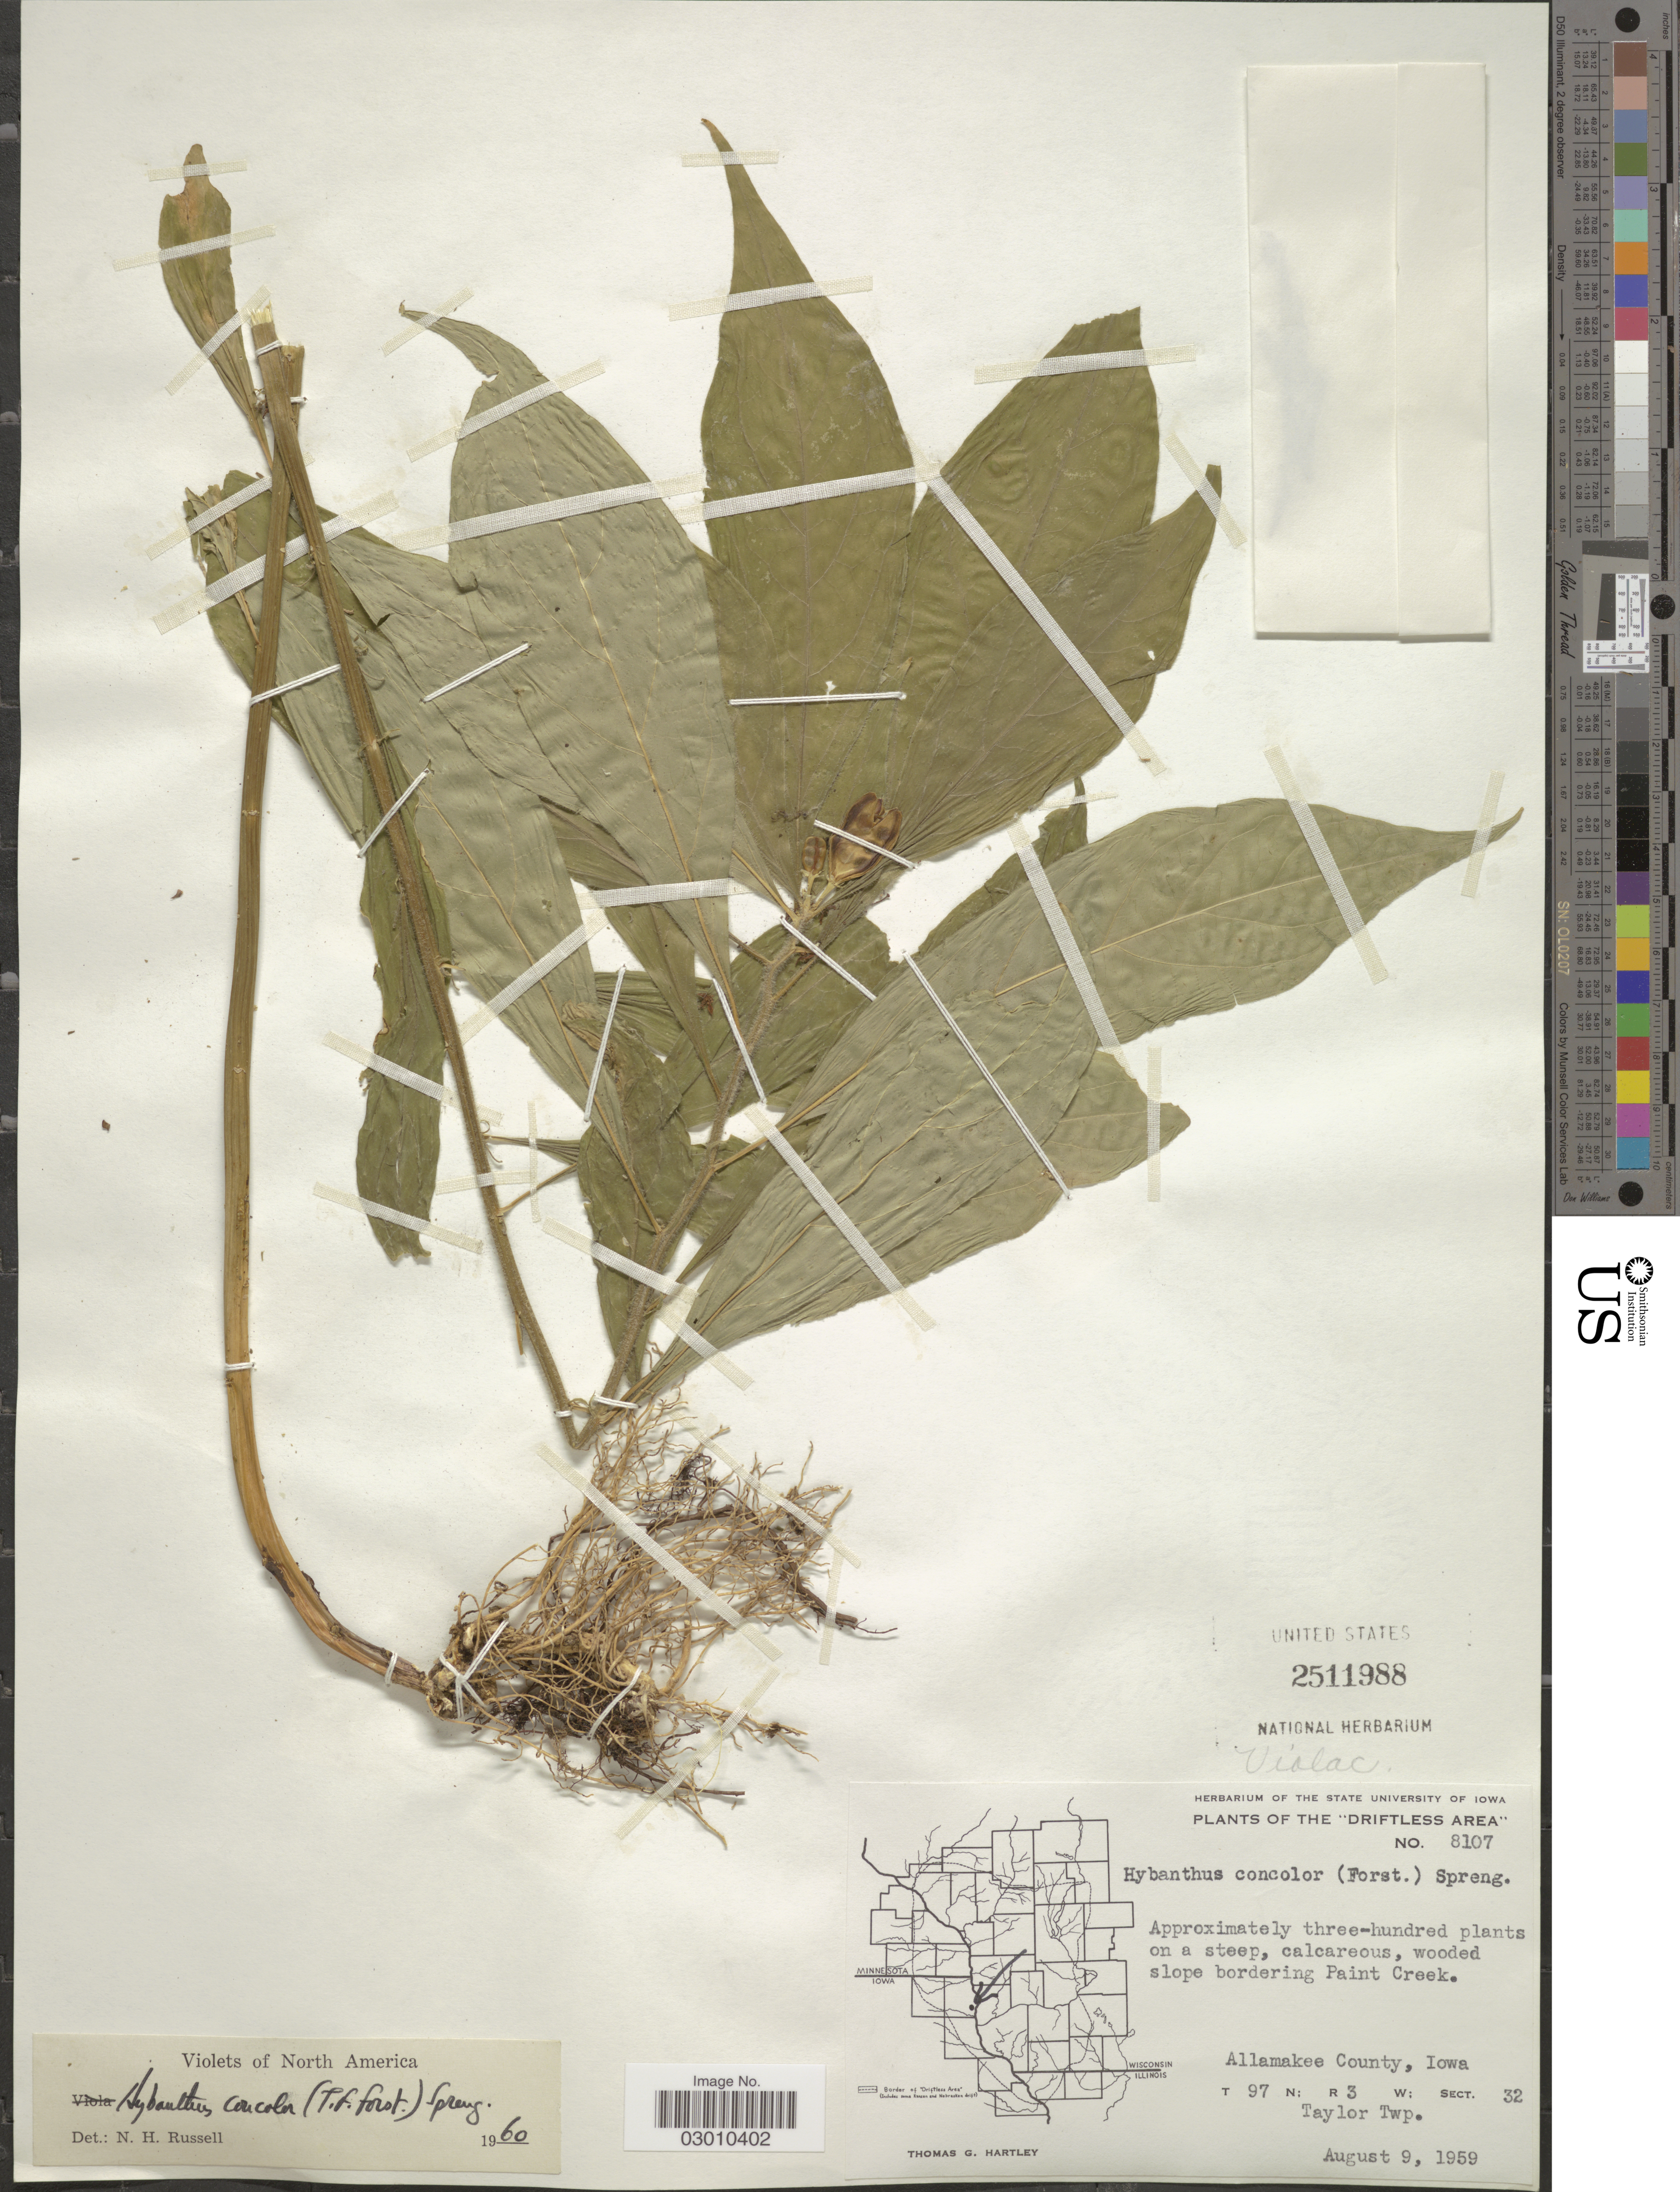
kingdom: Plantae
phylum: Tracheophyta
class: Magnoliopsida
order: Malpighiales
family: Violaceae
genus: Cubelium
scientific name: Cubelium concolor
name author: (T.F. Forst.) Raf. ex Britton & A. Br.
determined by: Strong, Mark T., (BOT), Smithsonian Institution - National Museum of Natural History (UNITED STATES)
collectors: T. G. Hartley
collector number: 8107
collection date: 1959-08-09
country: United States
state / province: Iowa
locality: The "Driftless Area". Wooded slope bordering Paint Creek. Allamakee County. T97N; R3W; Sect. 32. Taylor Twp.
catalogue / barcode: US 2511988